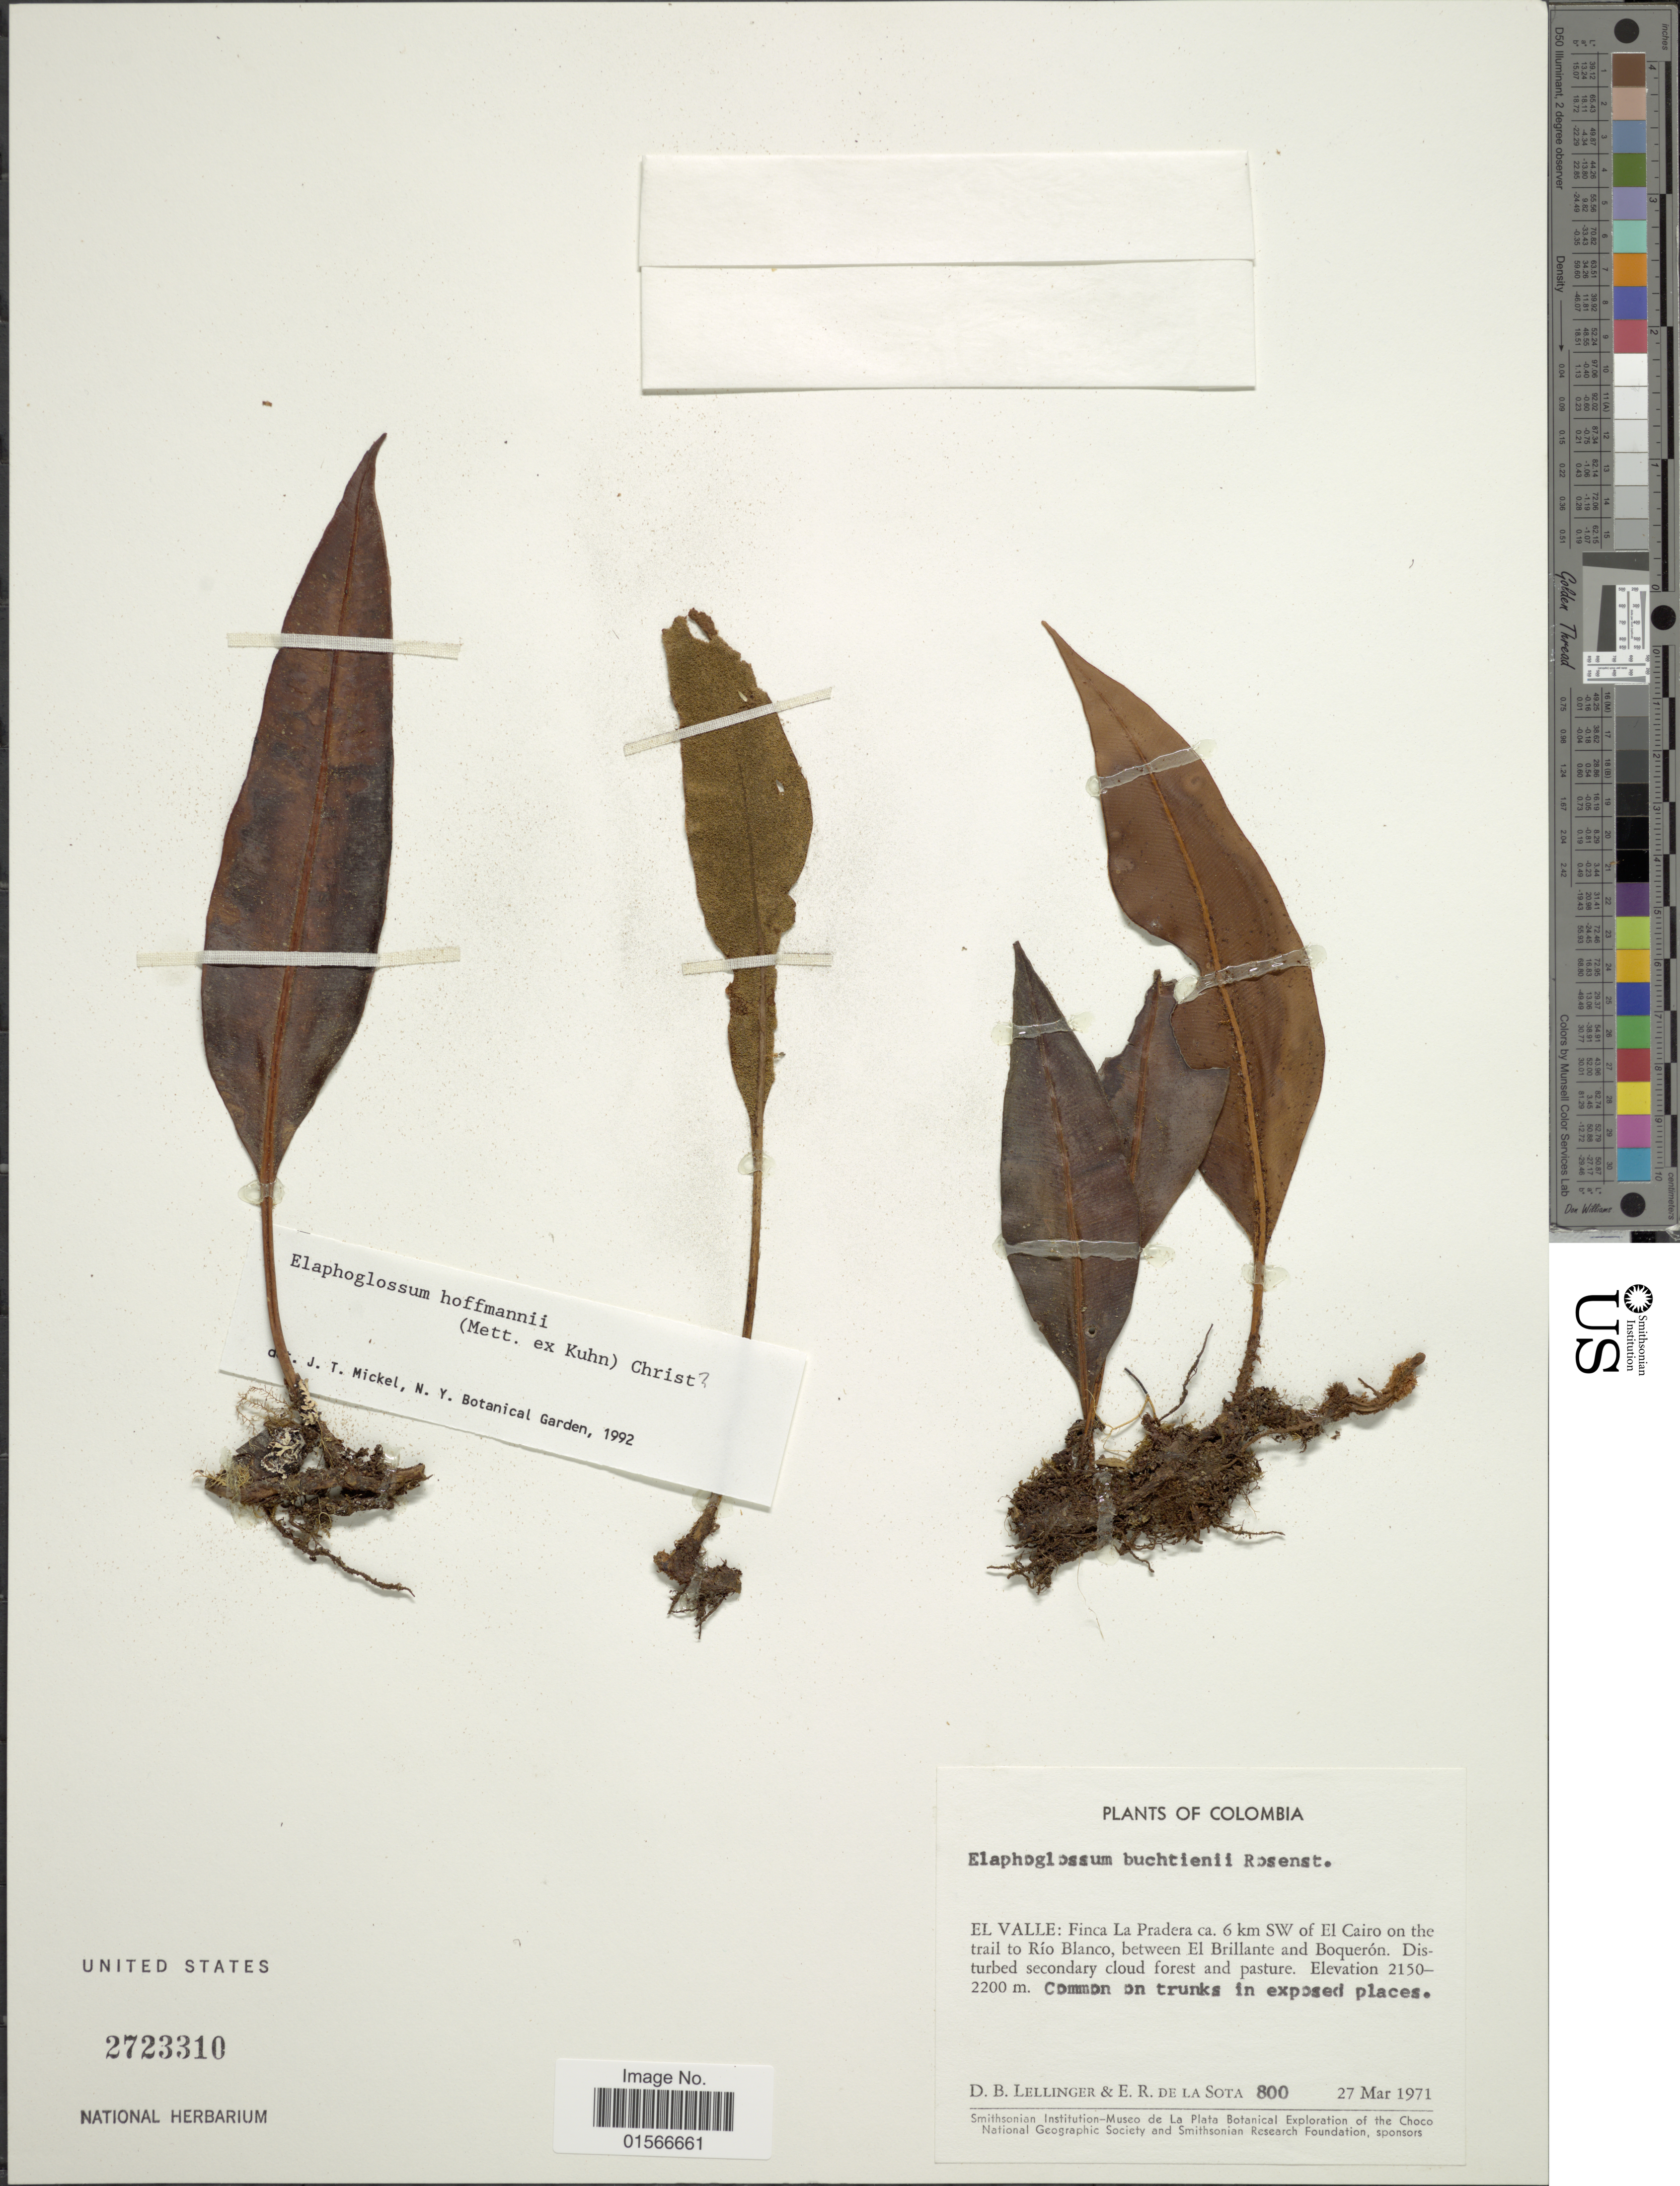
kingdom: Plantae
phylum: Tracheophyta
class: Polypodiopsida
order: Polypodiales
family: Dryopteridaceae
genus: Elaphoglossum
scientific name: Elaphoglossum hoffmannii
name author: (Mett. ex Kuhn) Christ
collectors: D. B. Lellinger & E. R. de la Sota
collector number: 800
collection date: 1971-03-27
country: Colombia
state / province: Valle del Cauca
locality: El Valle: Finca La Pradera ca. 6 km SW of El Cairo on the trail to Río Blanco, between El Brilliante and Boquerón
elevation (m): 2200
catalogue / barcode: US 2723310